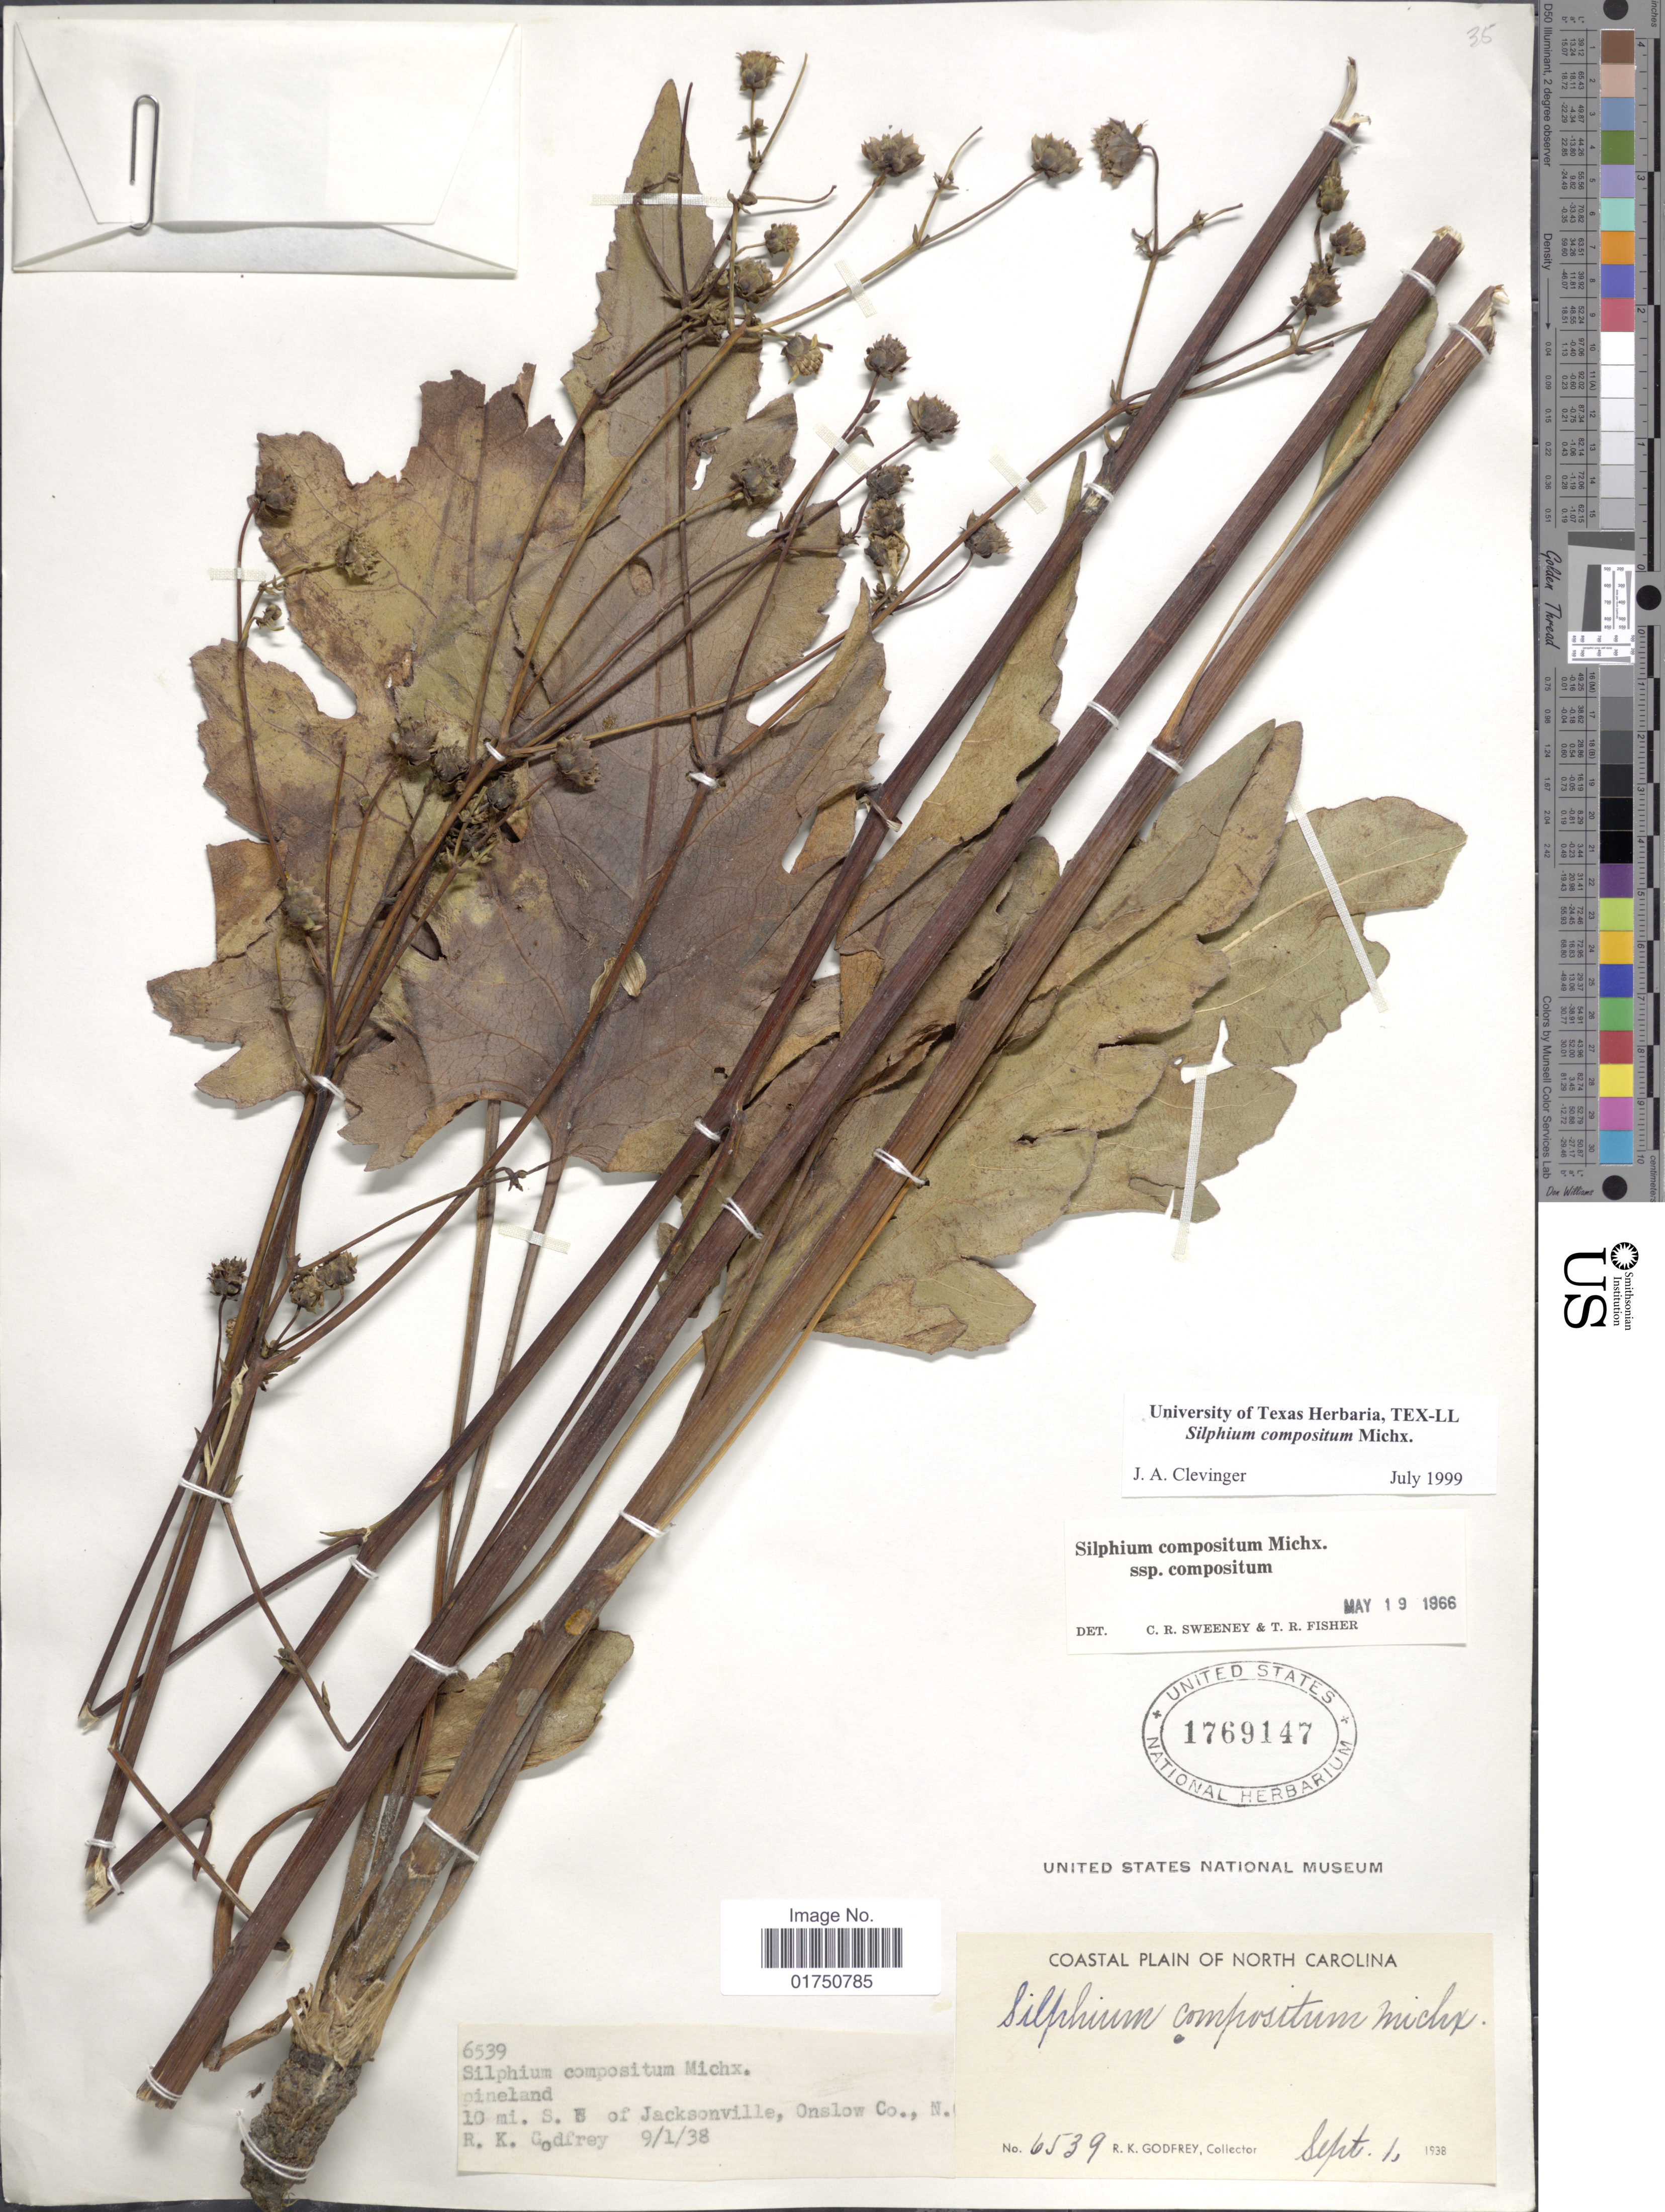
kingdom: Plantae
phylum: Tracheophyta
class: Magnoliopsida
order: Asterales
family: Asteraceae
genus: Silphium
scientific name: Silphium compositum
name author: Michx.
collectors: R. K. Godfrey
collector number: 6539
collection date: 1938-09-01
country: United States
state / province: North Carolina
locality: Coastal Plain of North Caroline. 10 mi. S.E. of Jacksonville, Onslow Co., N.C.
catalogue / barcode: US 1769147